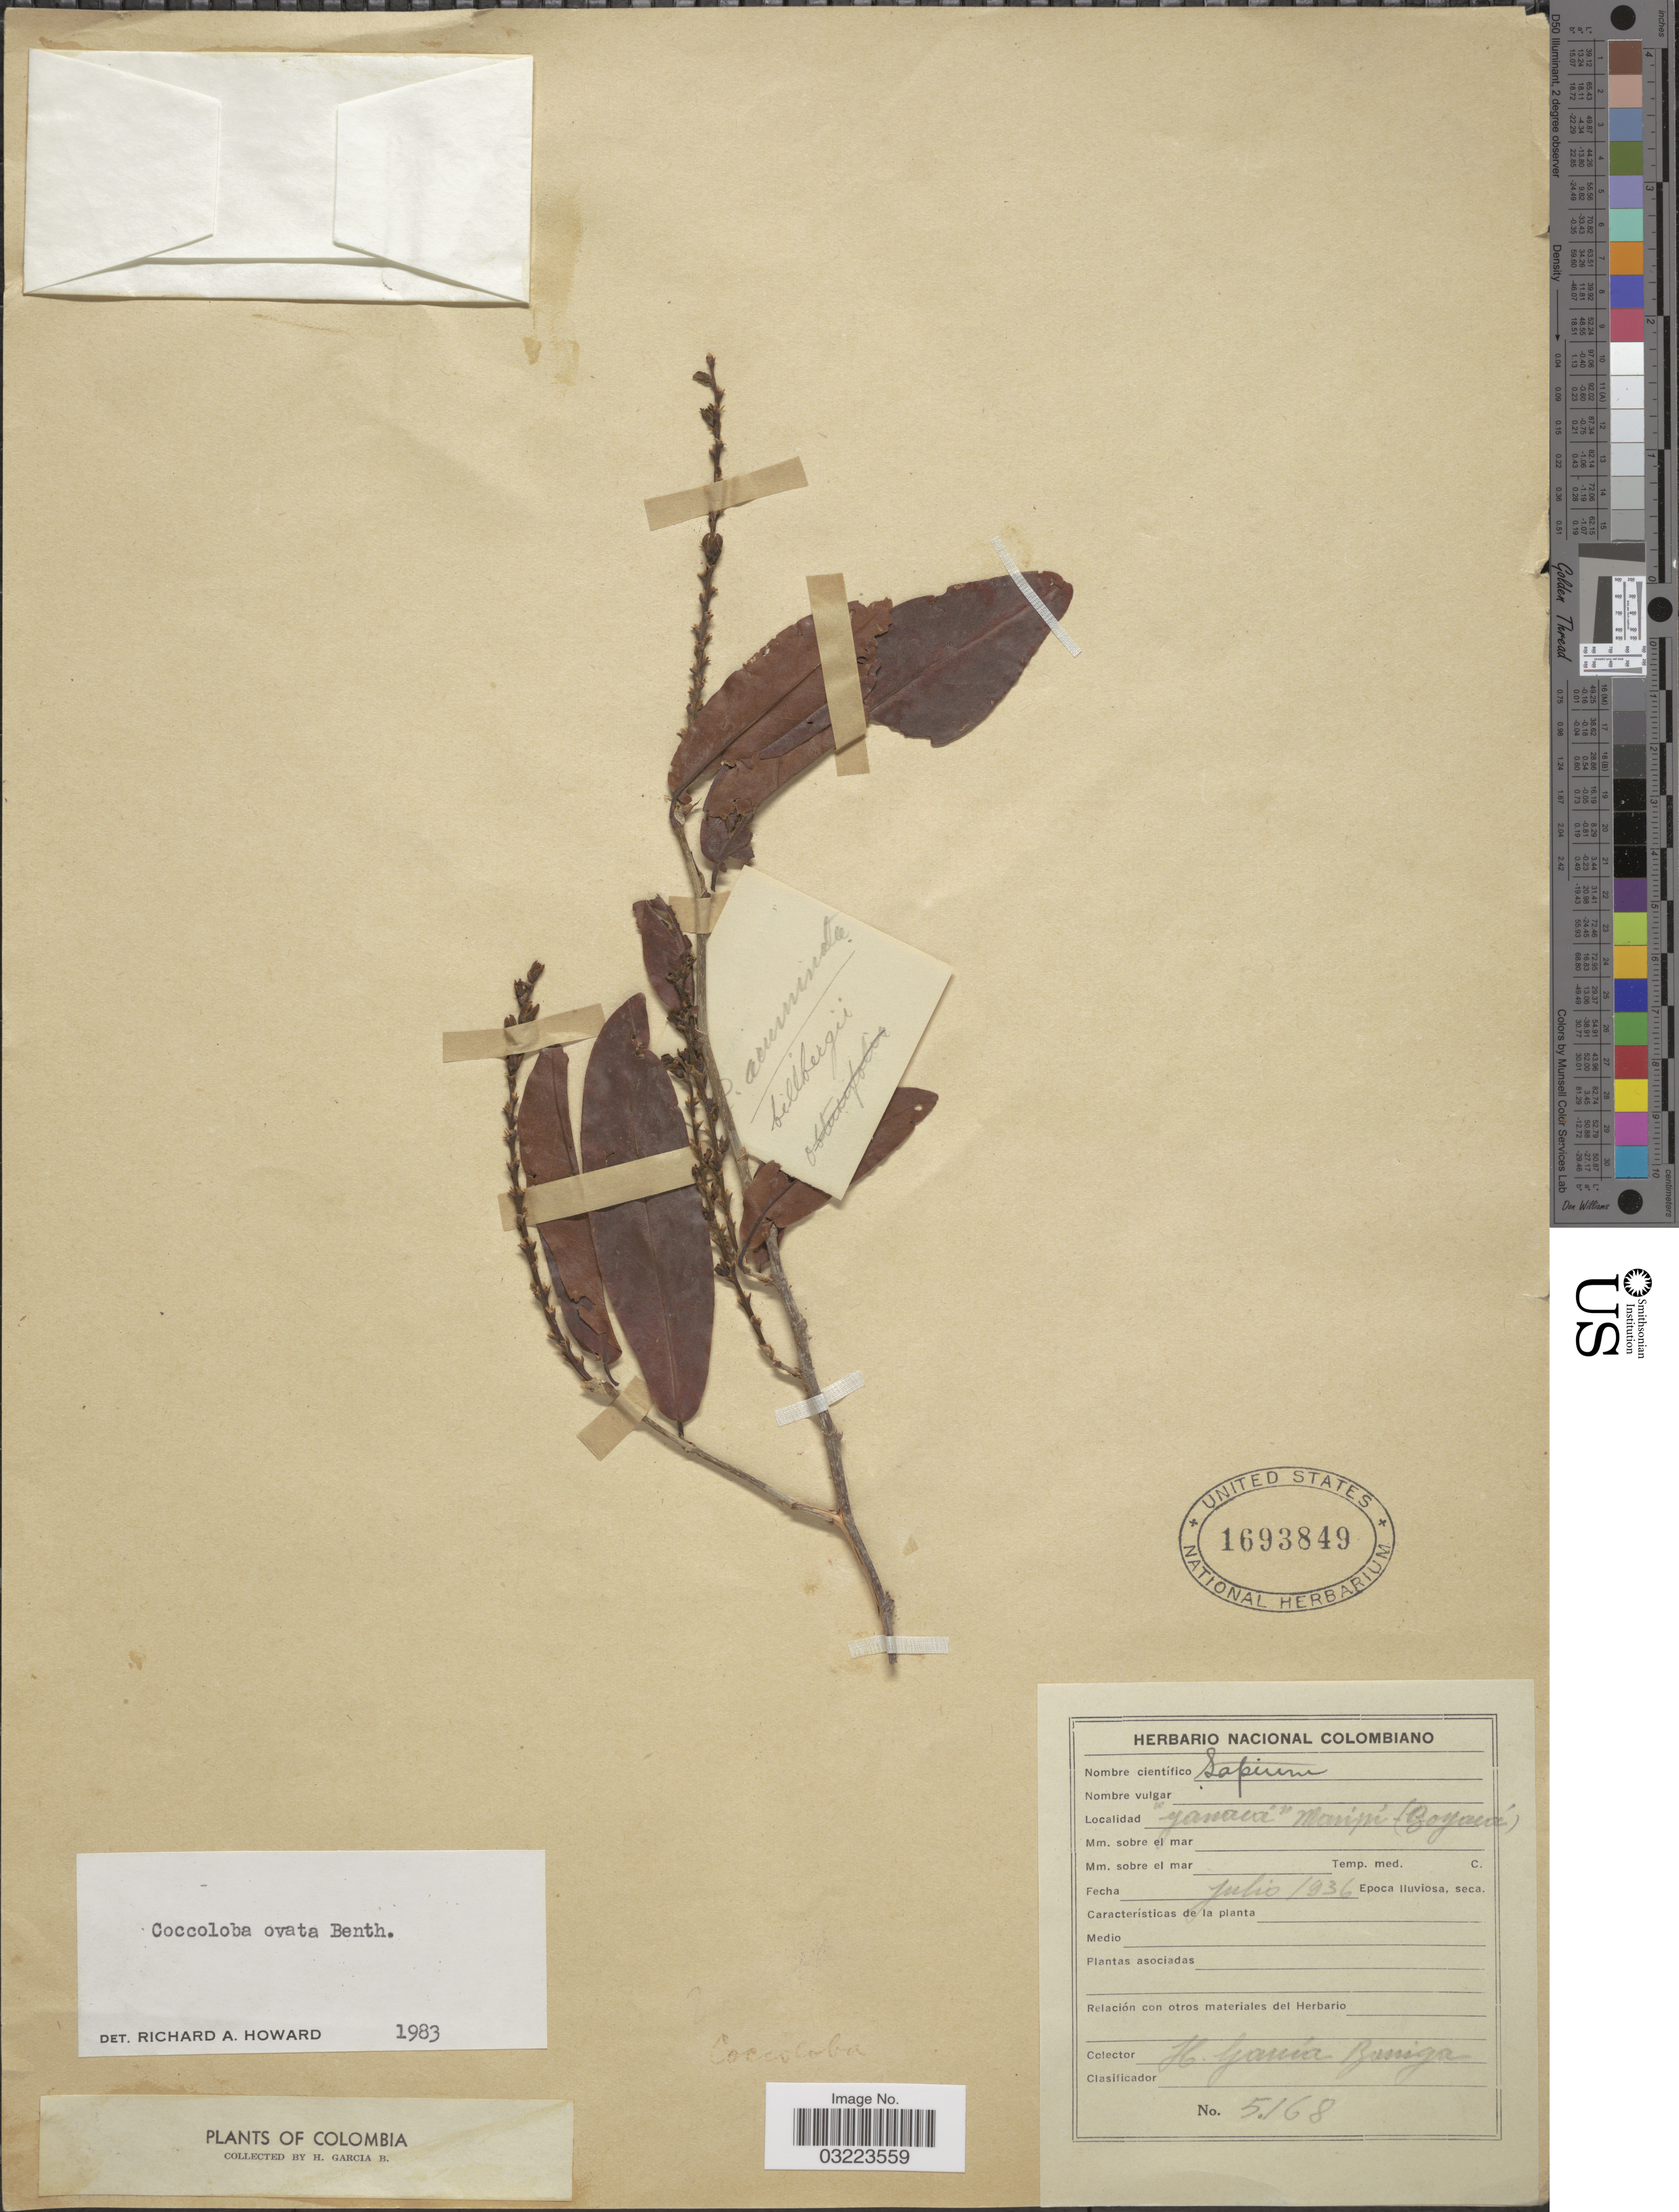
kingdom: Plantae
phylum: Tracheophyta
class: Magnoliopsida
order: Caryophyllales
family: Polygonaceae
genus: Coccoloba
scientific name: Coccoloba ovata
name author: Benth.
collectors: H. García Barriga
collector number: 5168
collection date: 1936-07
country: Colombia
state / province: Boyacá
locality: Yanaca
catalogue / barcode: US 1693849